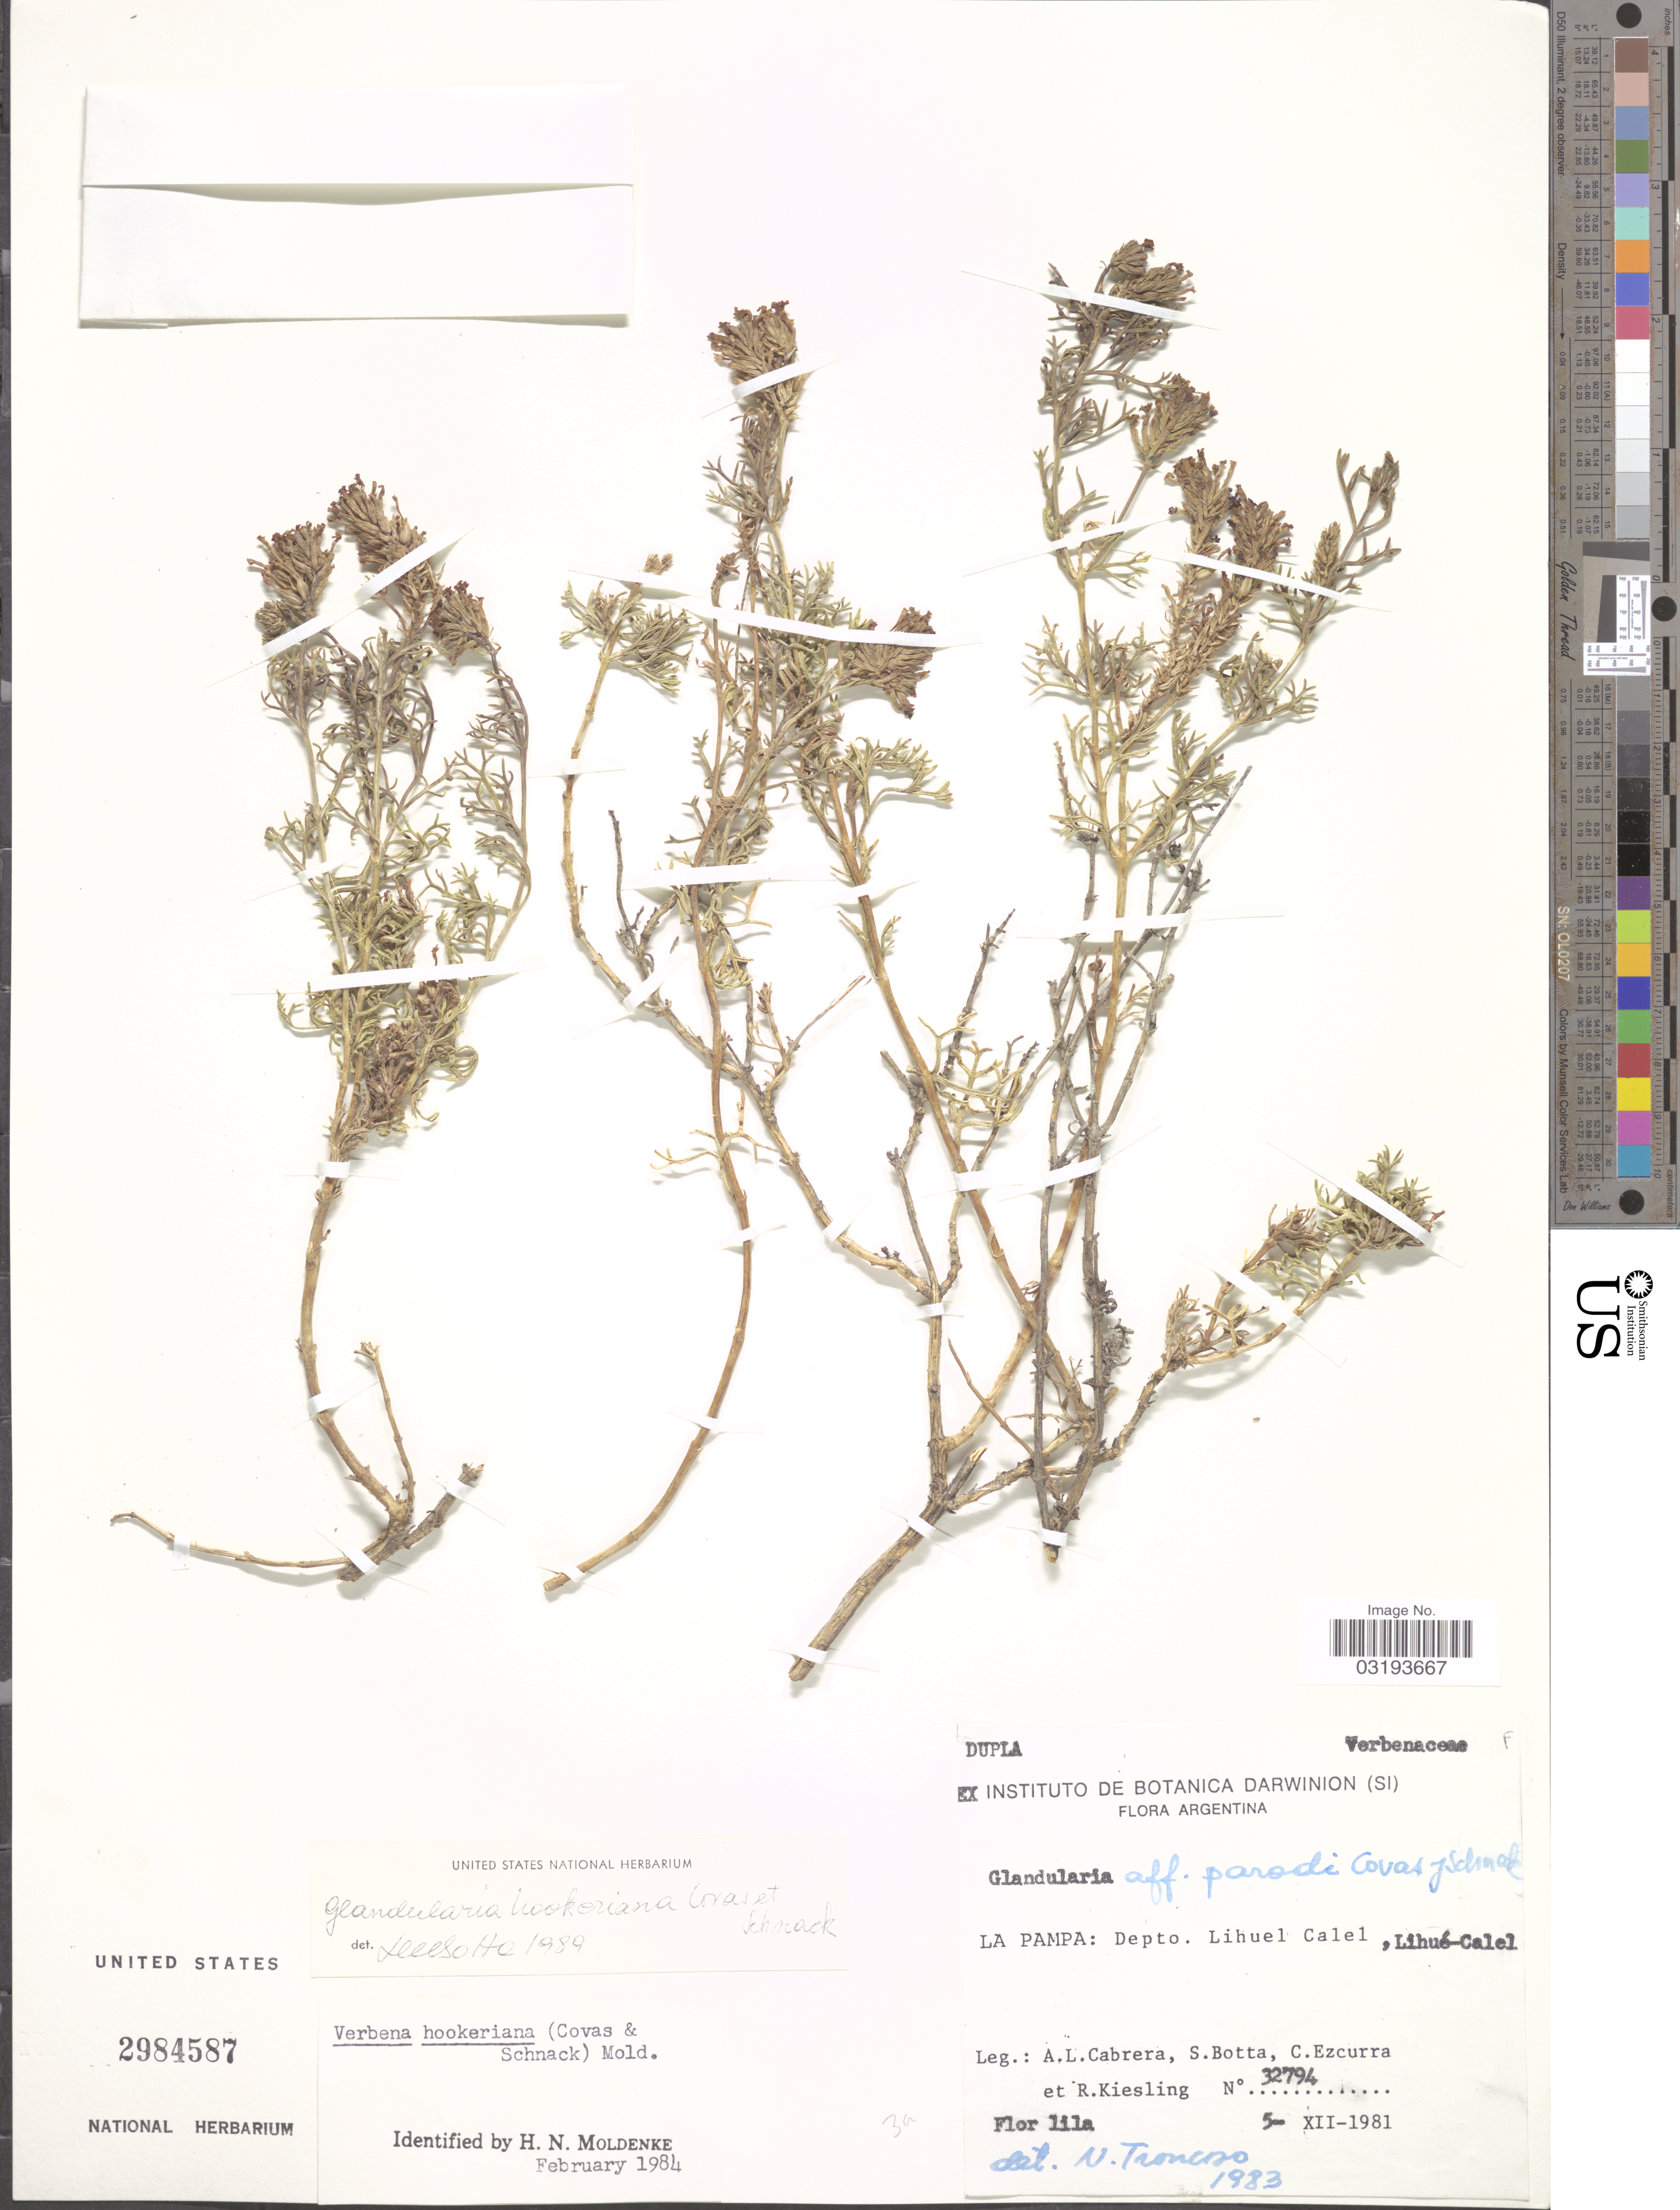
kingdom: Plantae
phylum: Tracheophyta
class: Magnoliopsida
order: Lamiales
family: Verbenaceae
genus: Verbena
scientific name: Verbena hookeriana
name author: (Covas & Schack) Moldenke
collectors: A. L. Cabrera, S. Botta, C. Ezcurra & R. Kiesling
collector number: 32794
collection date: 1981-12-05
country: Argentina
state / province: La Pampa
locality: Depto. Lihuel Calel, Lihué-Calel.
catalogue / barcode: US 2984587